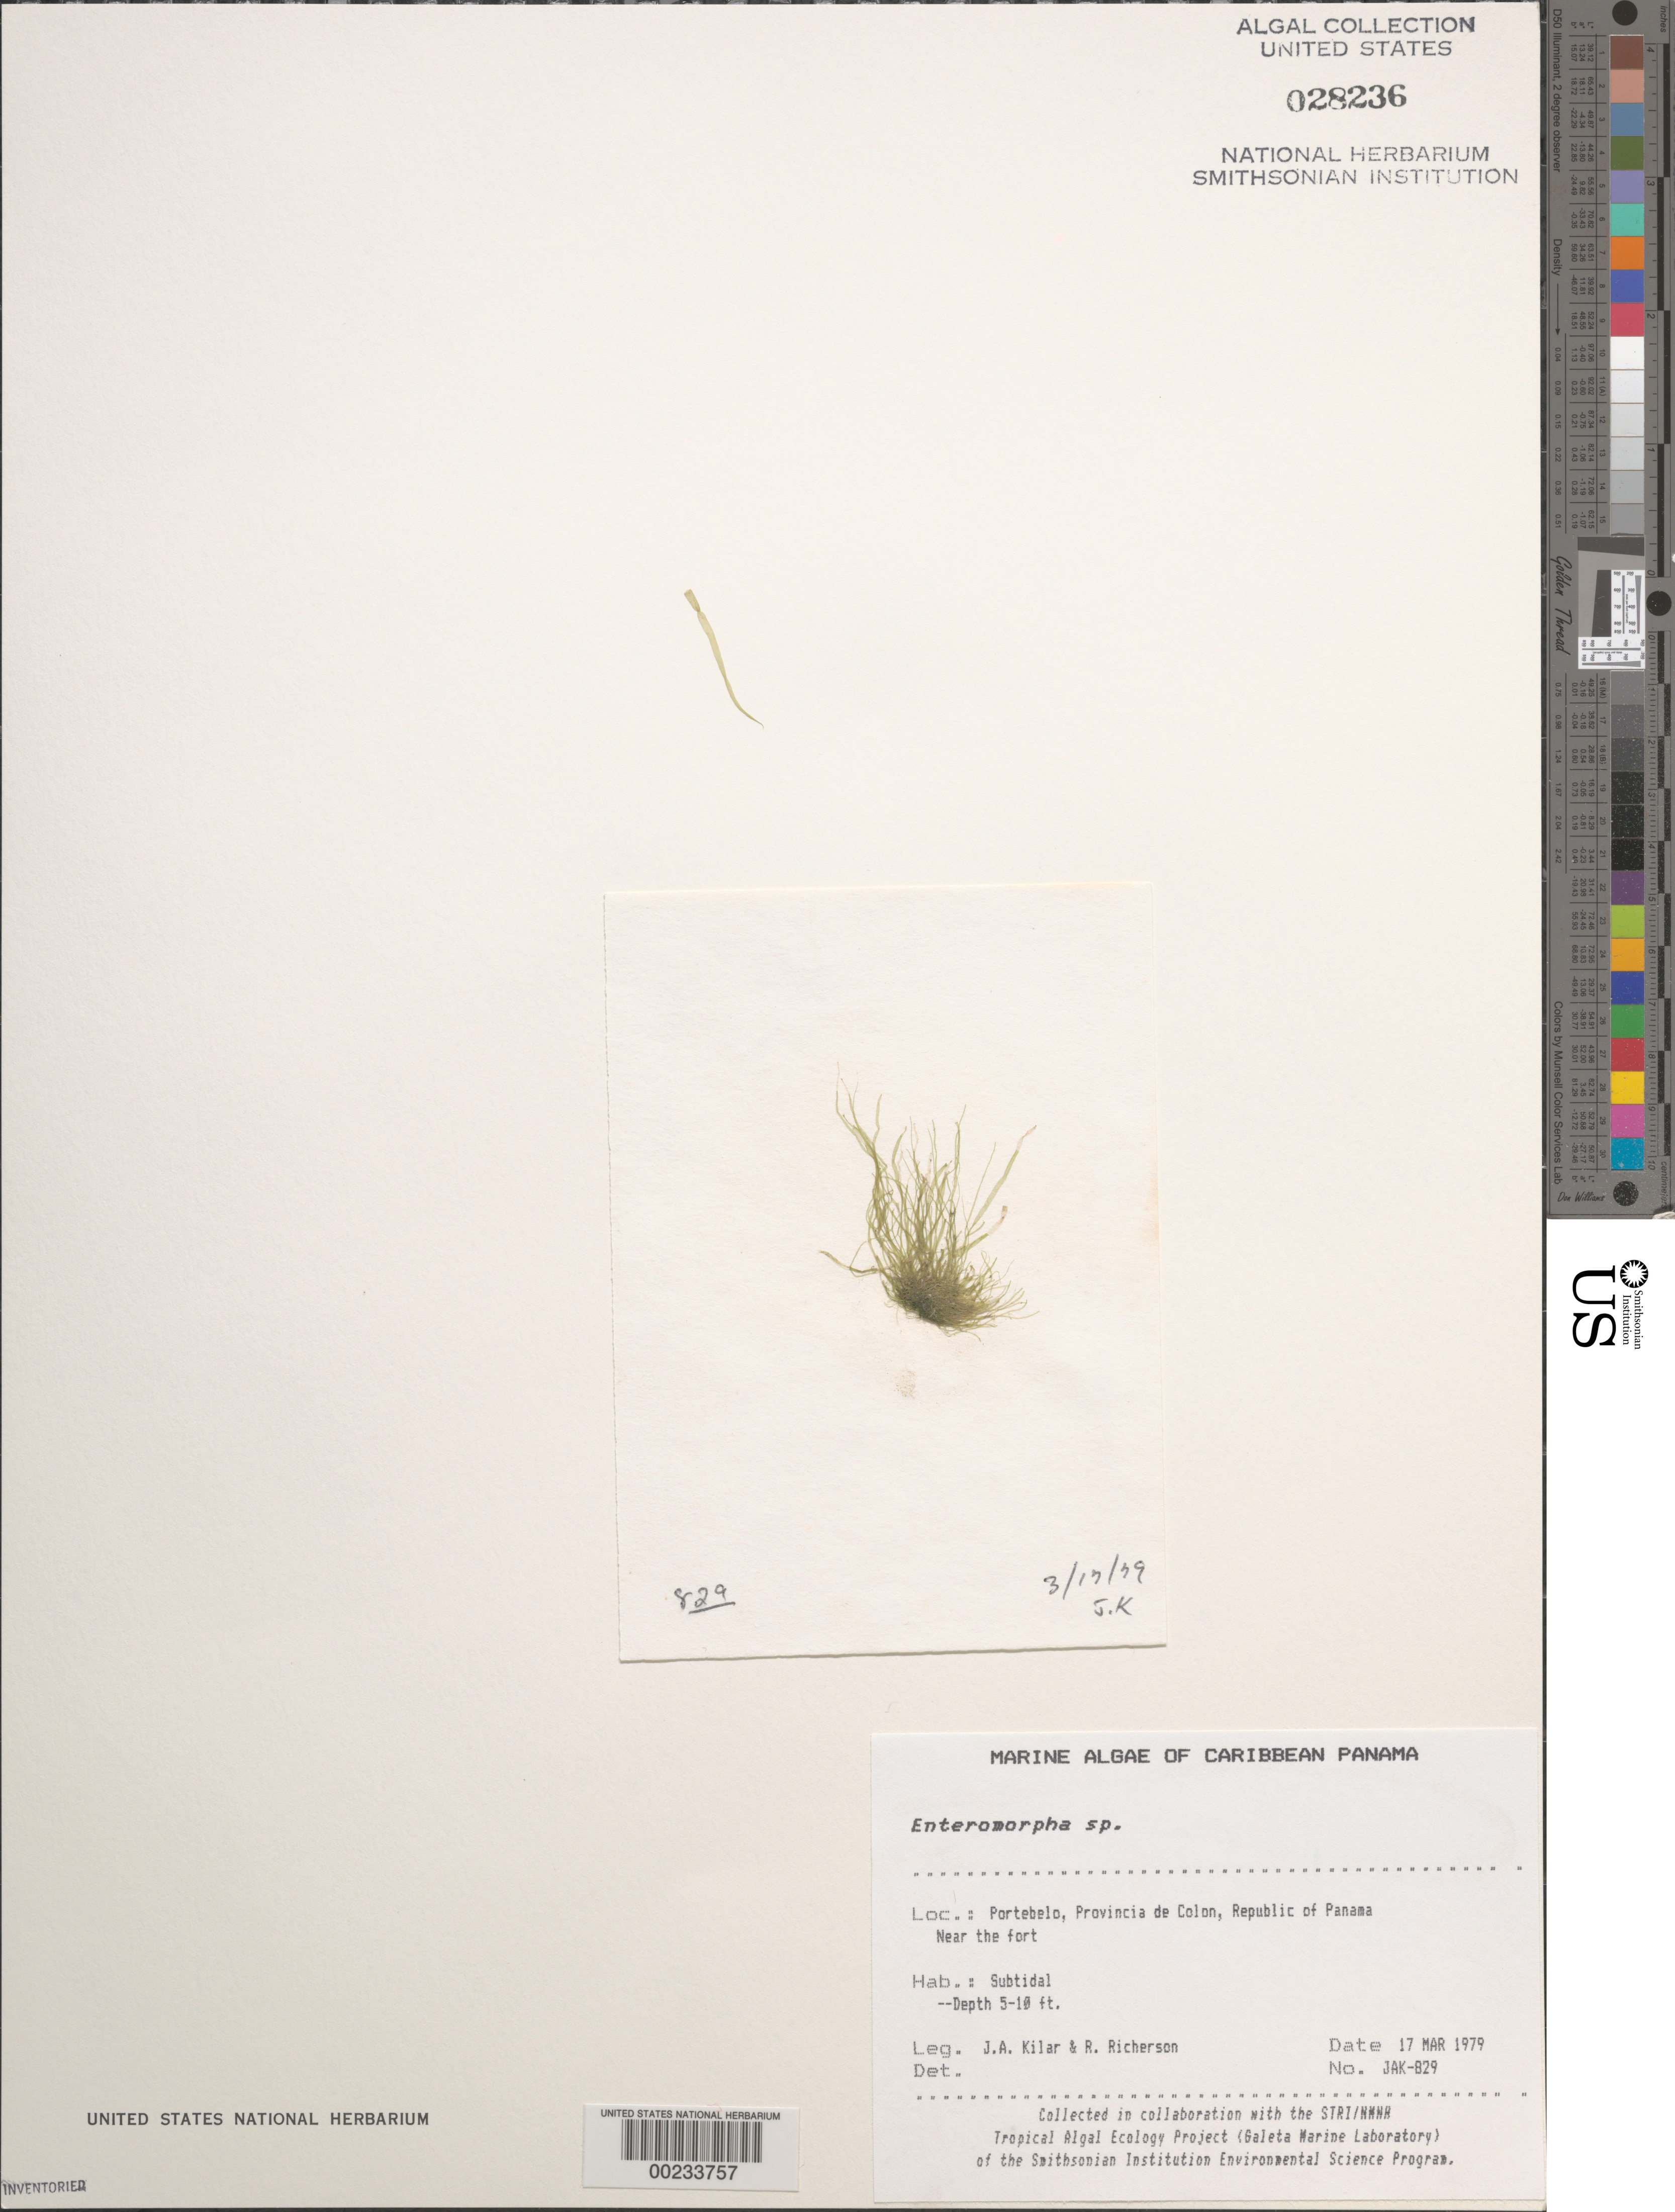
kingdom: Plantae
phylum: Chlorophyta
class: Ulvophyceae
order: Ulvales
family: Ulvaceae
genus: Ulva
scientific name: Ulva sp.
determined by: Algae name updating Project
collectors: J. A. Kilar & R. Richerson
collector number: JAK-829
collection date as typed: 17 Mar 1979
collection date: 1979-03-17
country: Panama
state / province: Colón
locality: Portebelo, near the Fort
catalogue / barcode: US 28236